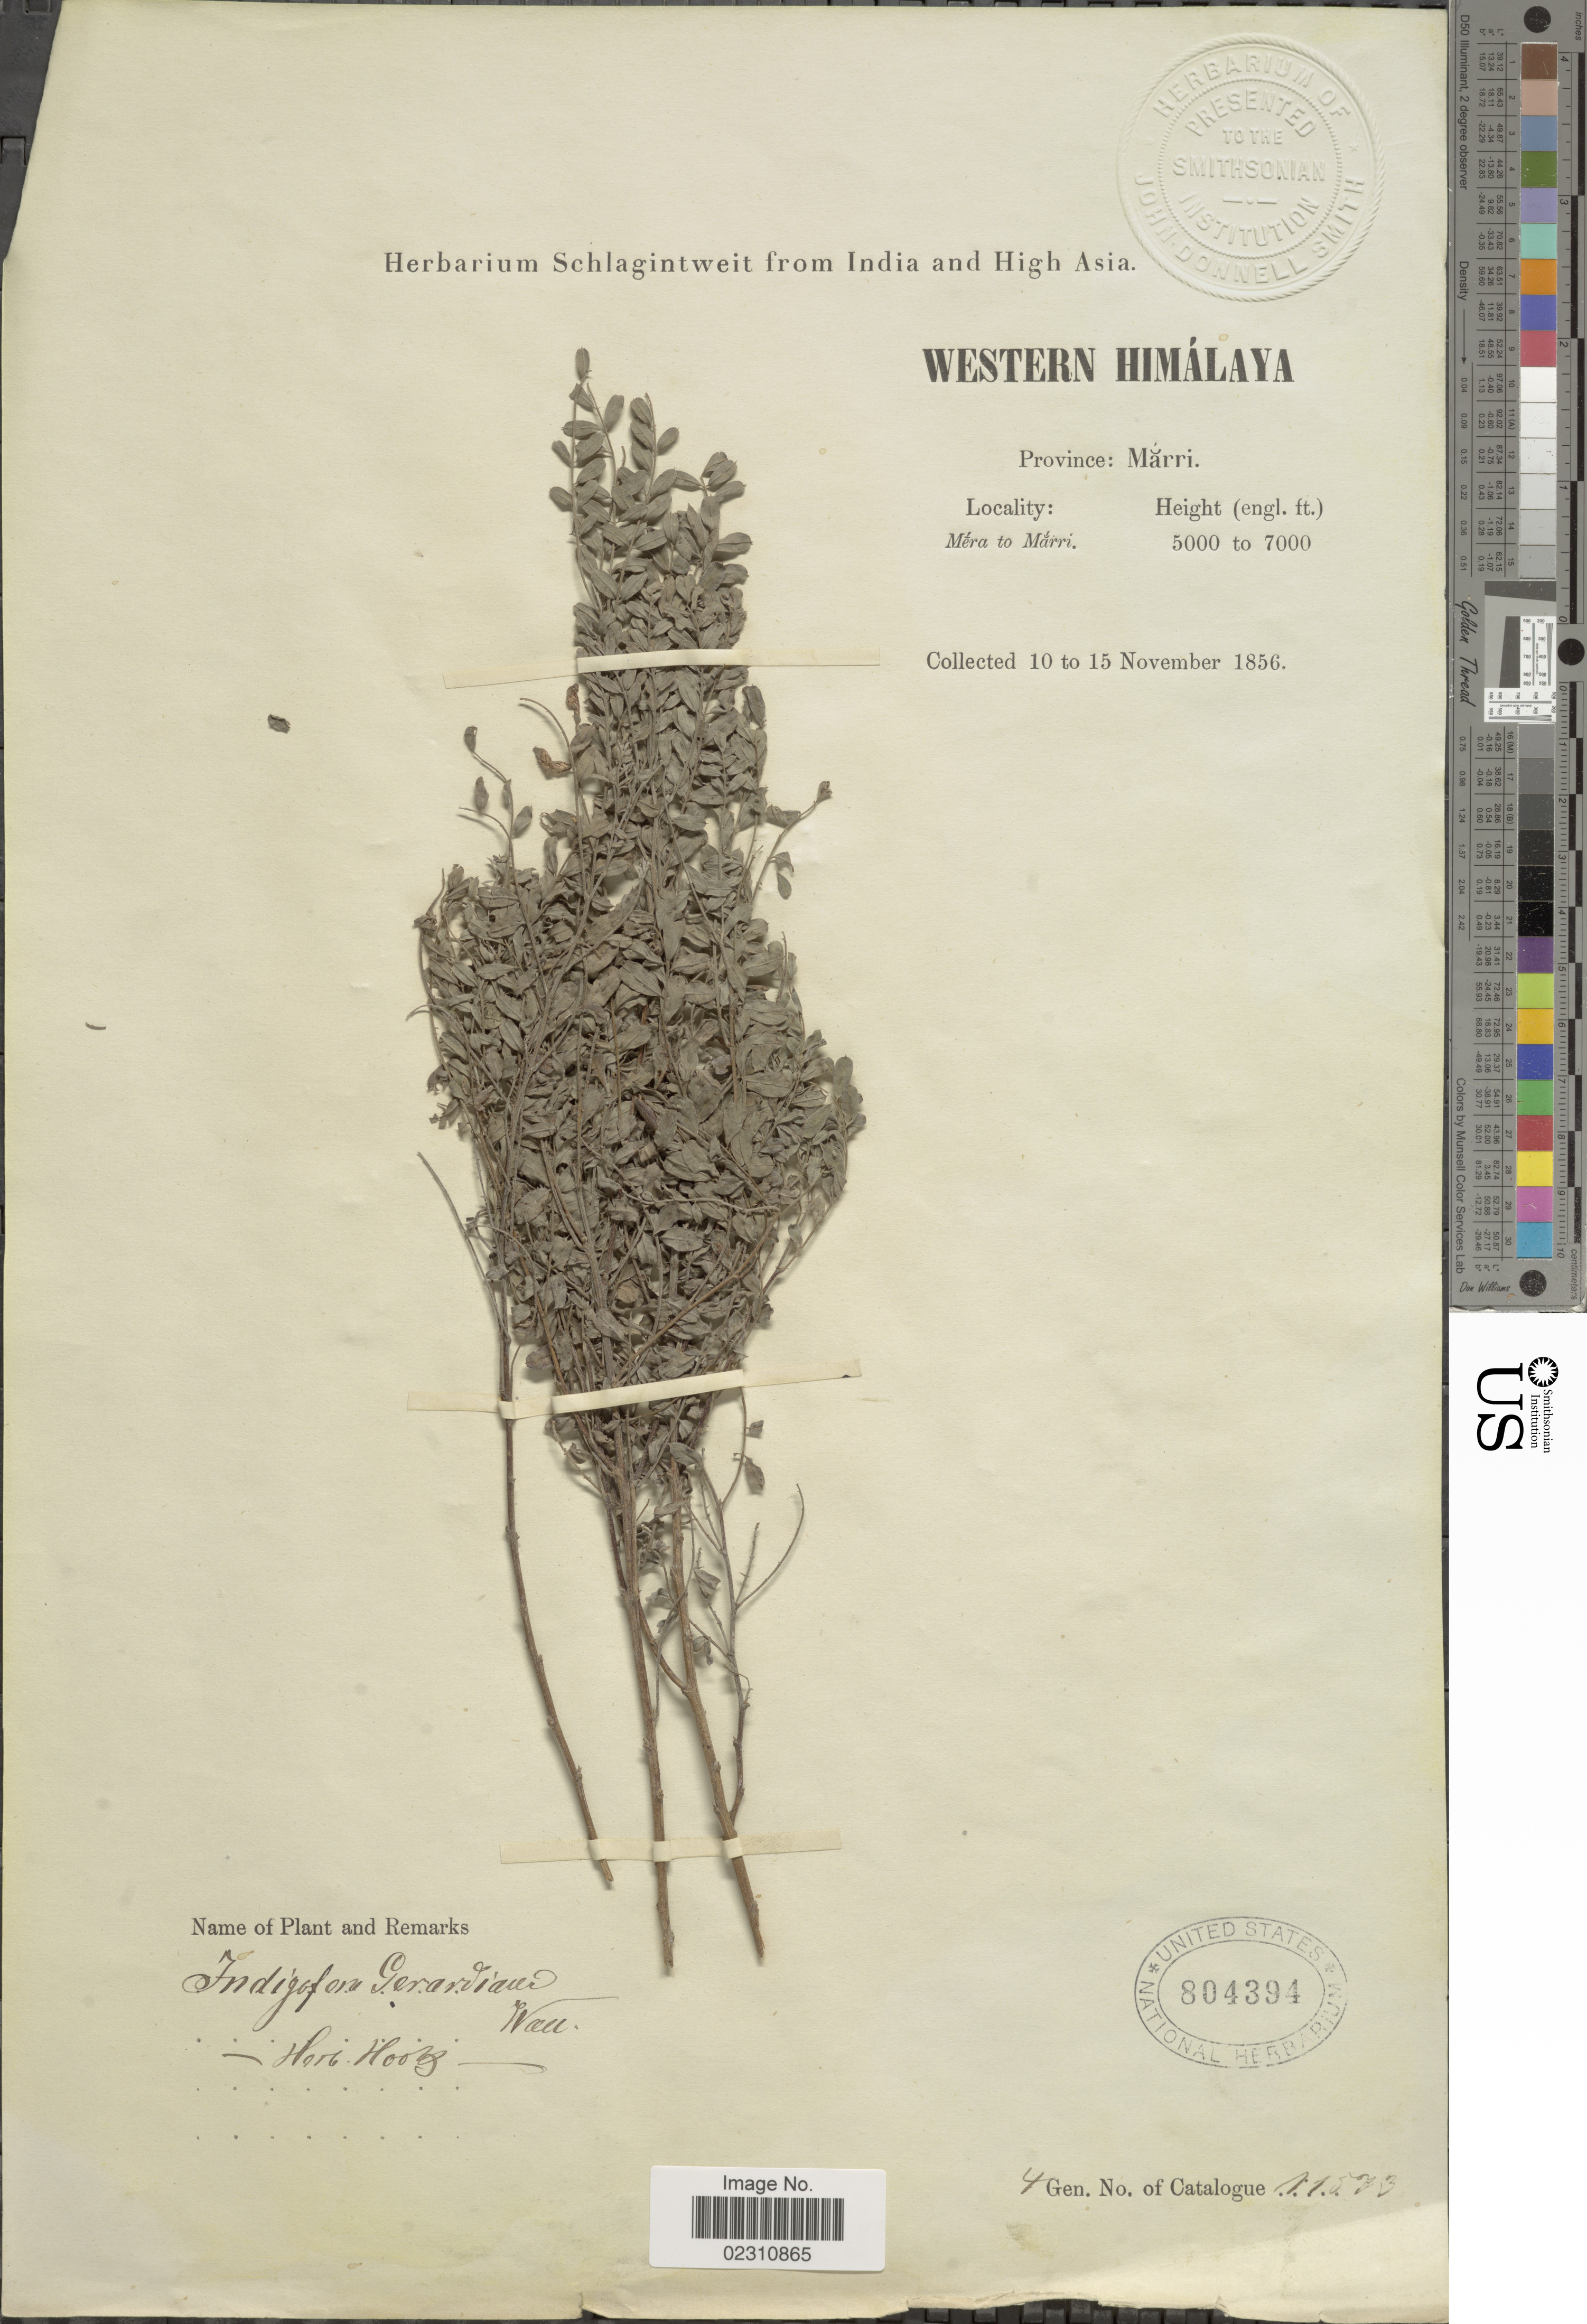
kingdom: Plantae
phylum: Tracheophyta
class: Magnoliopsida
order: Fabales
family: Fabaceae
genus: Indigofera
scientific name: Indigofera gerardiana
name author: Wall.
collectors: ex herb. Schlagintweit from India and High Asia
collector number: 11573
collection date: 1856-11-10/1856-11-15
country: India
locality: Western Himalaya, Province:Marri, Mera to Marri.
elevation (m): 1524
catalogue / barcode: US 804394